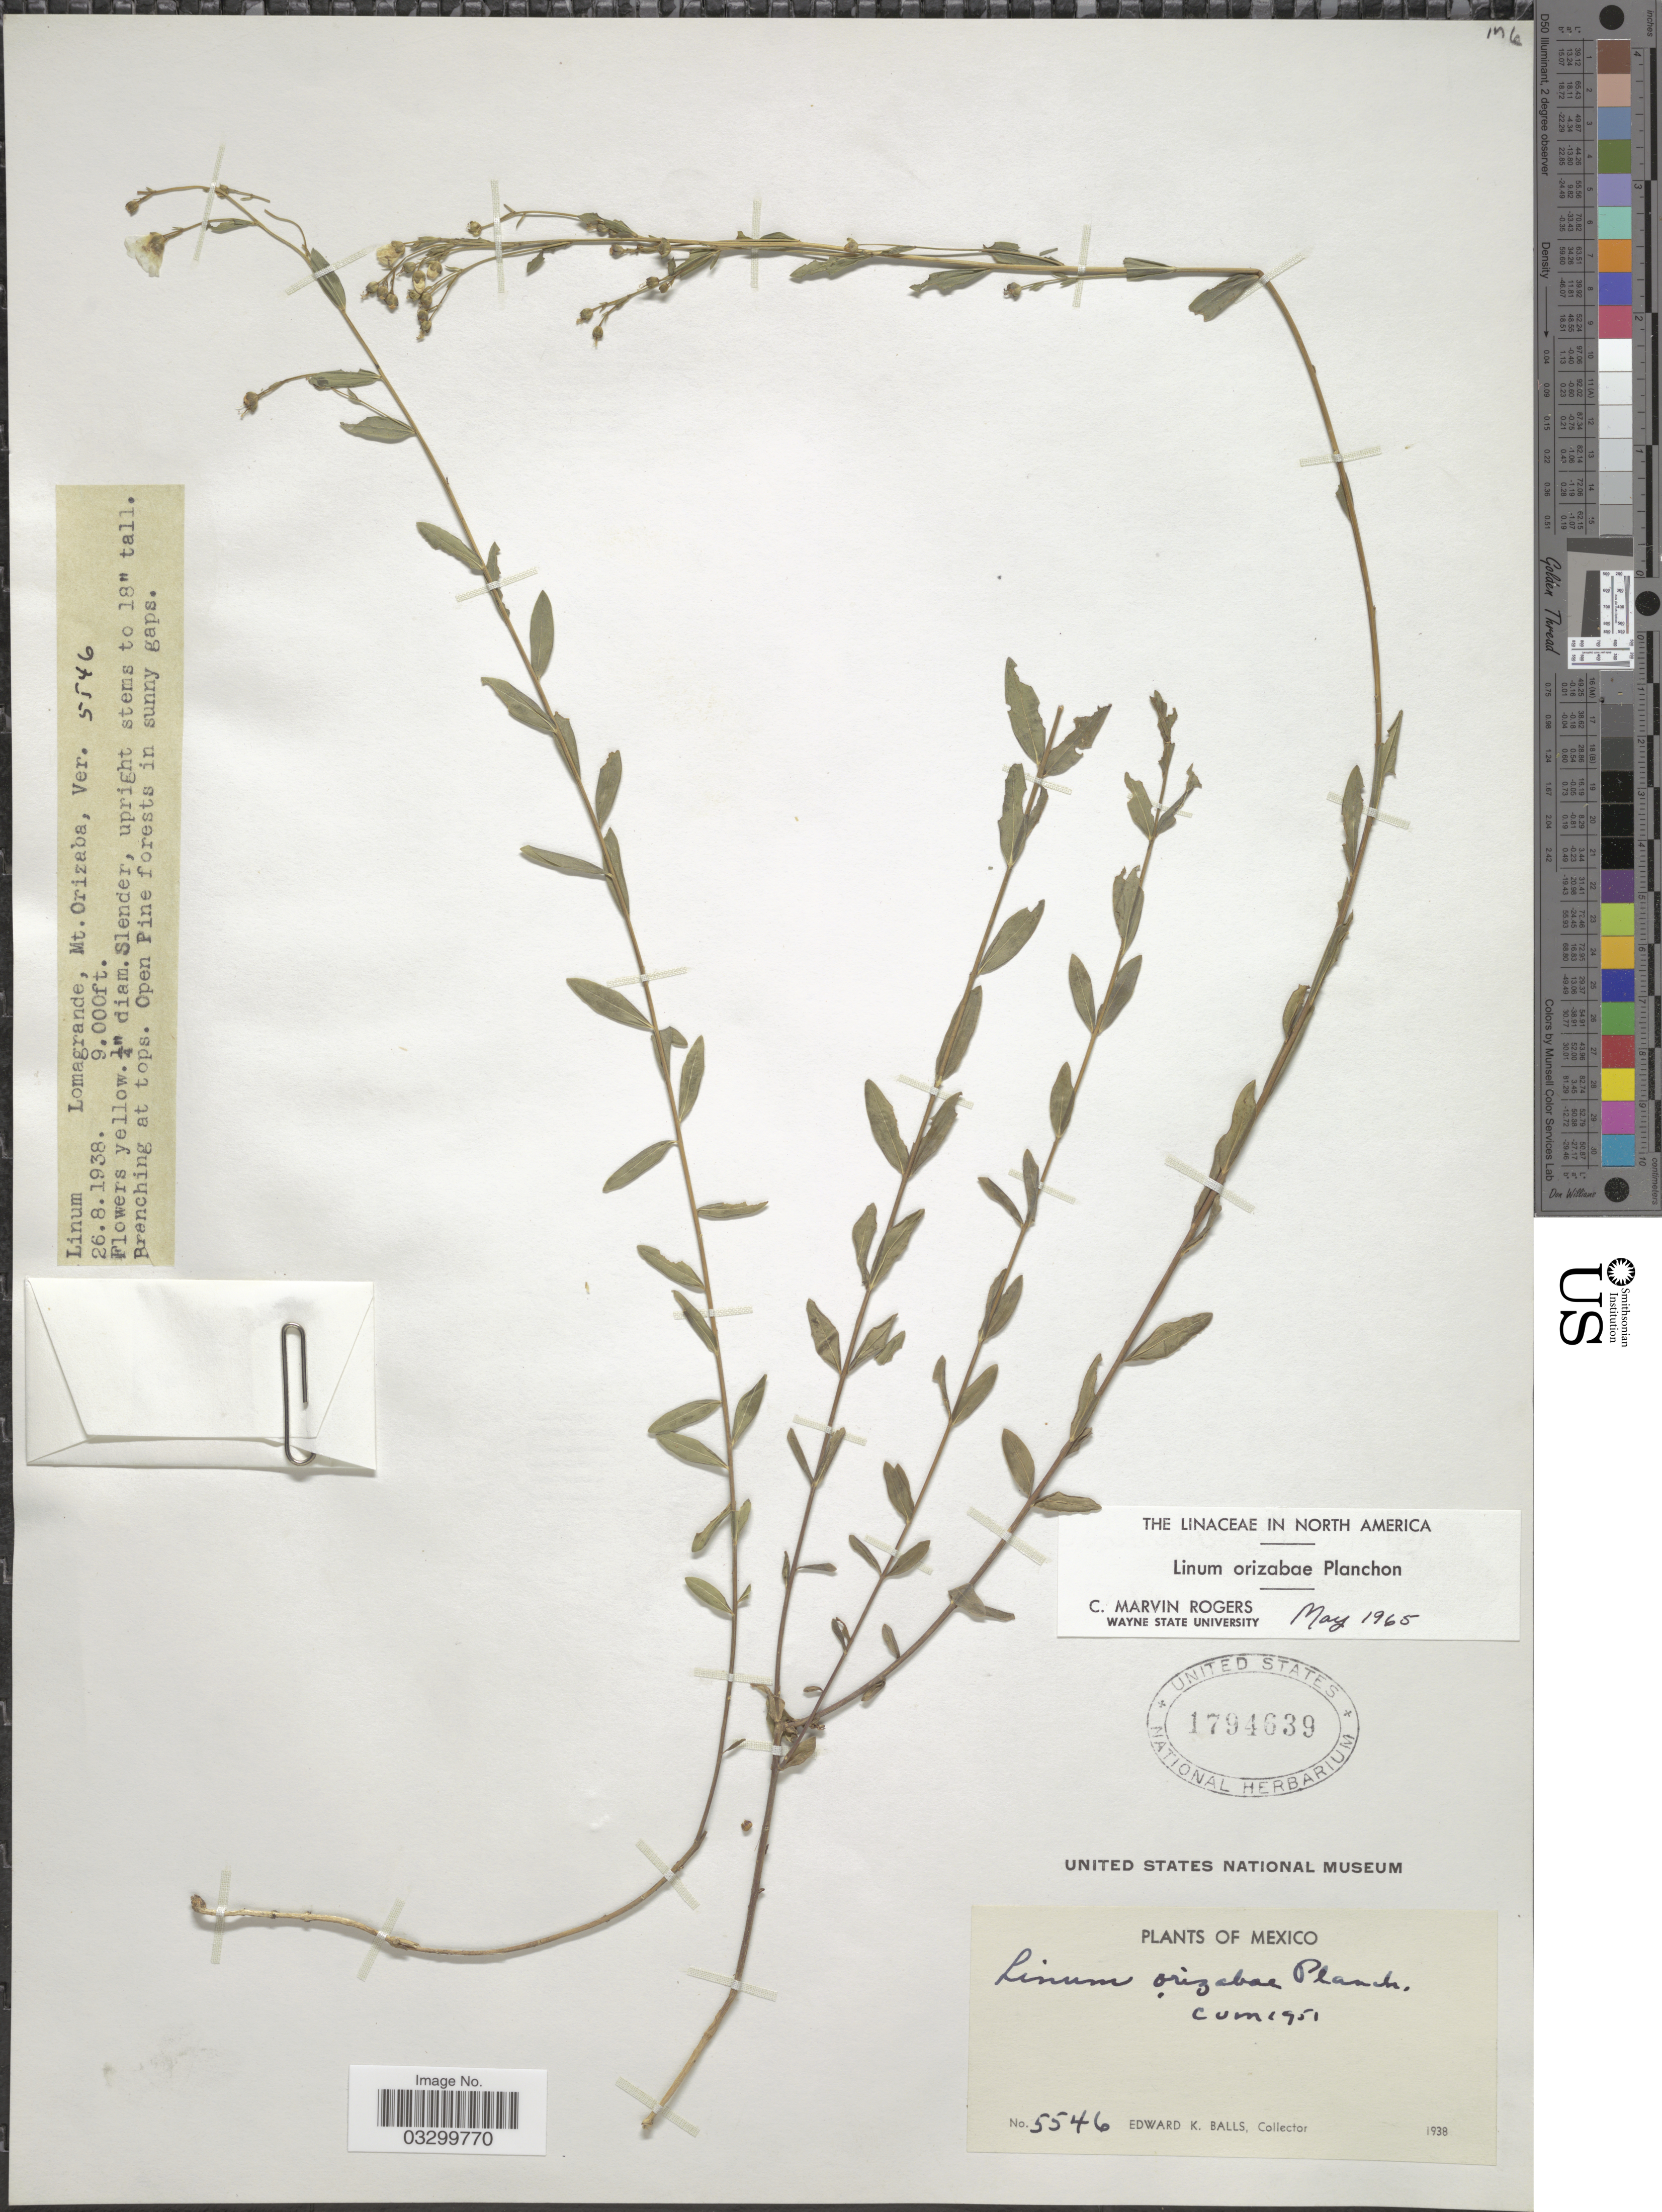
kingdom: Plantae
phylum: Tracheophyta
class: Magnoliopsida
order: Malpighiales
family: Linaceae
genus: Linum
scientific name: Linum orizabae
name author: Planch.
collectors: E. K. Balls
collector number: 5546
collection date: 1938-08-26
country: Mexico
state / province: Veracruz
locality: Lomagrande, Mt. Orizaba, Ver.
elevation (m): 2743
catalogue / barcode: US 1794639